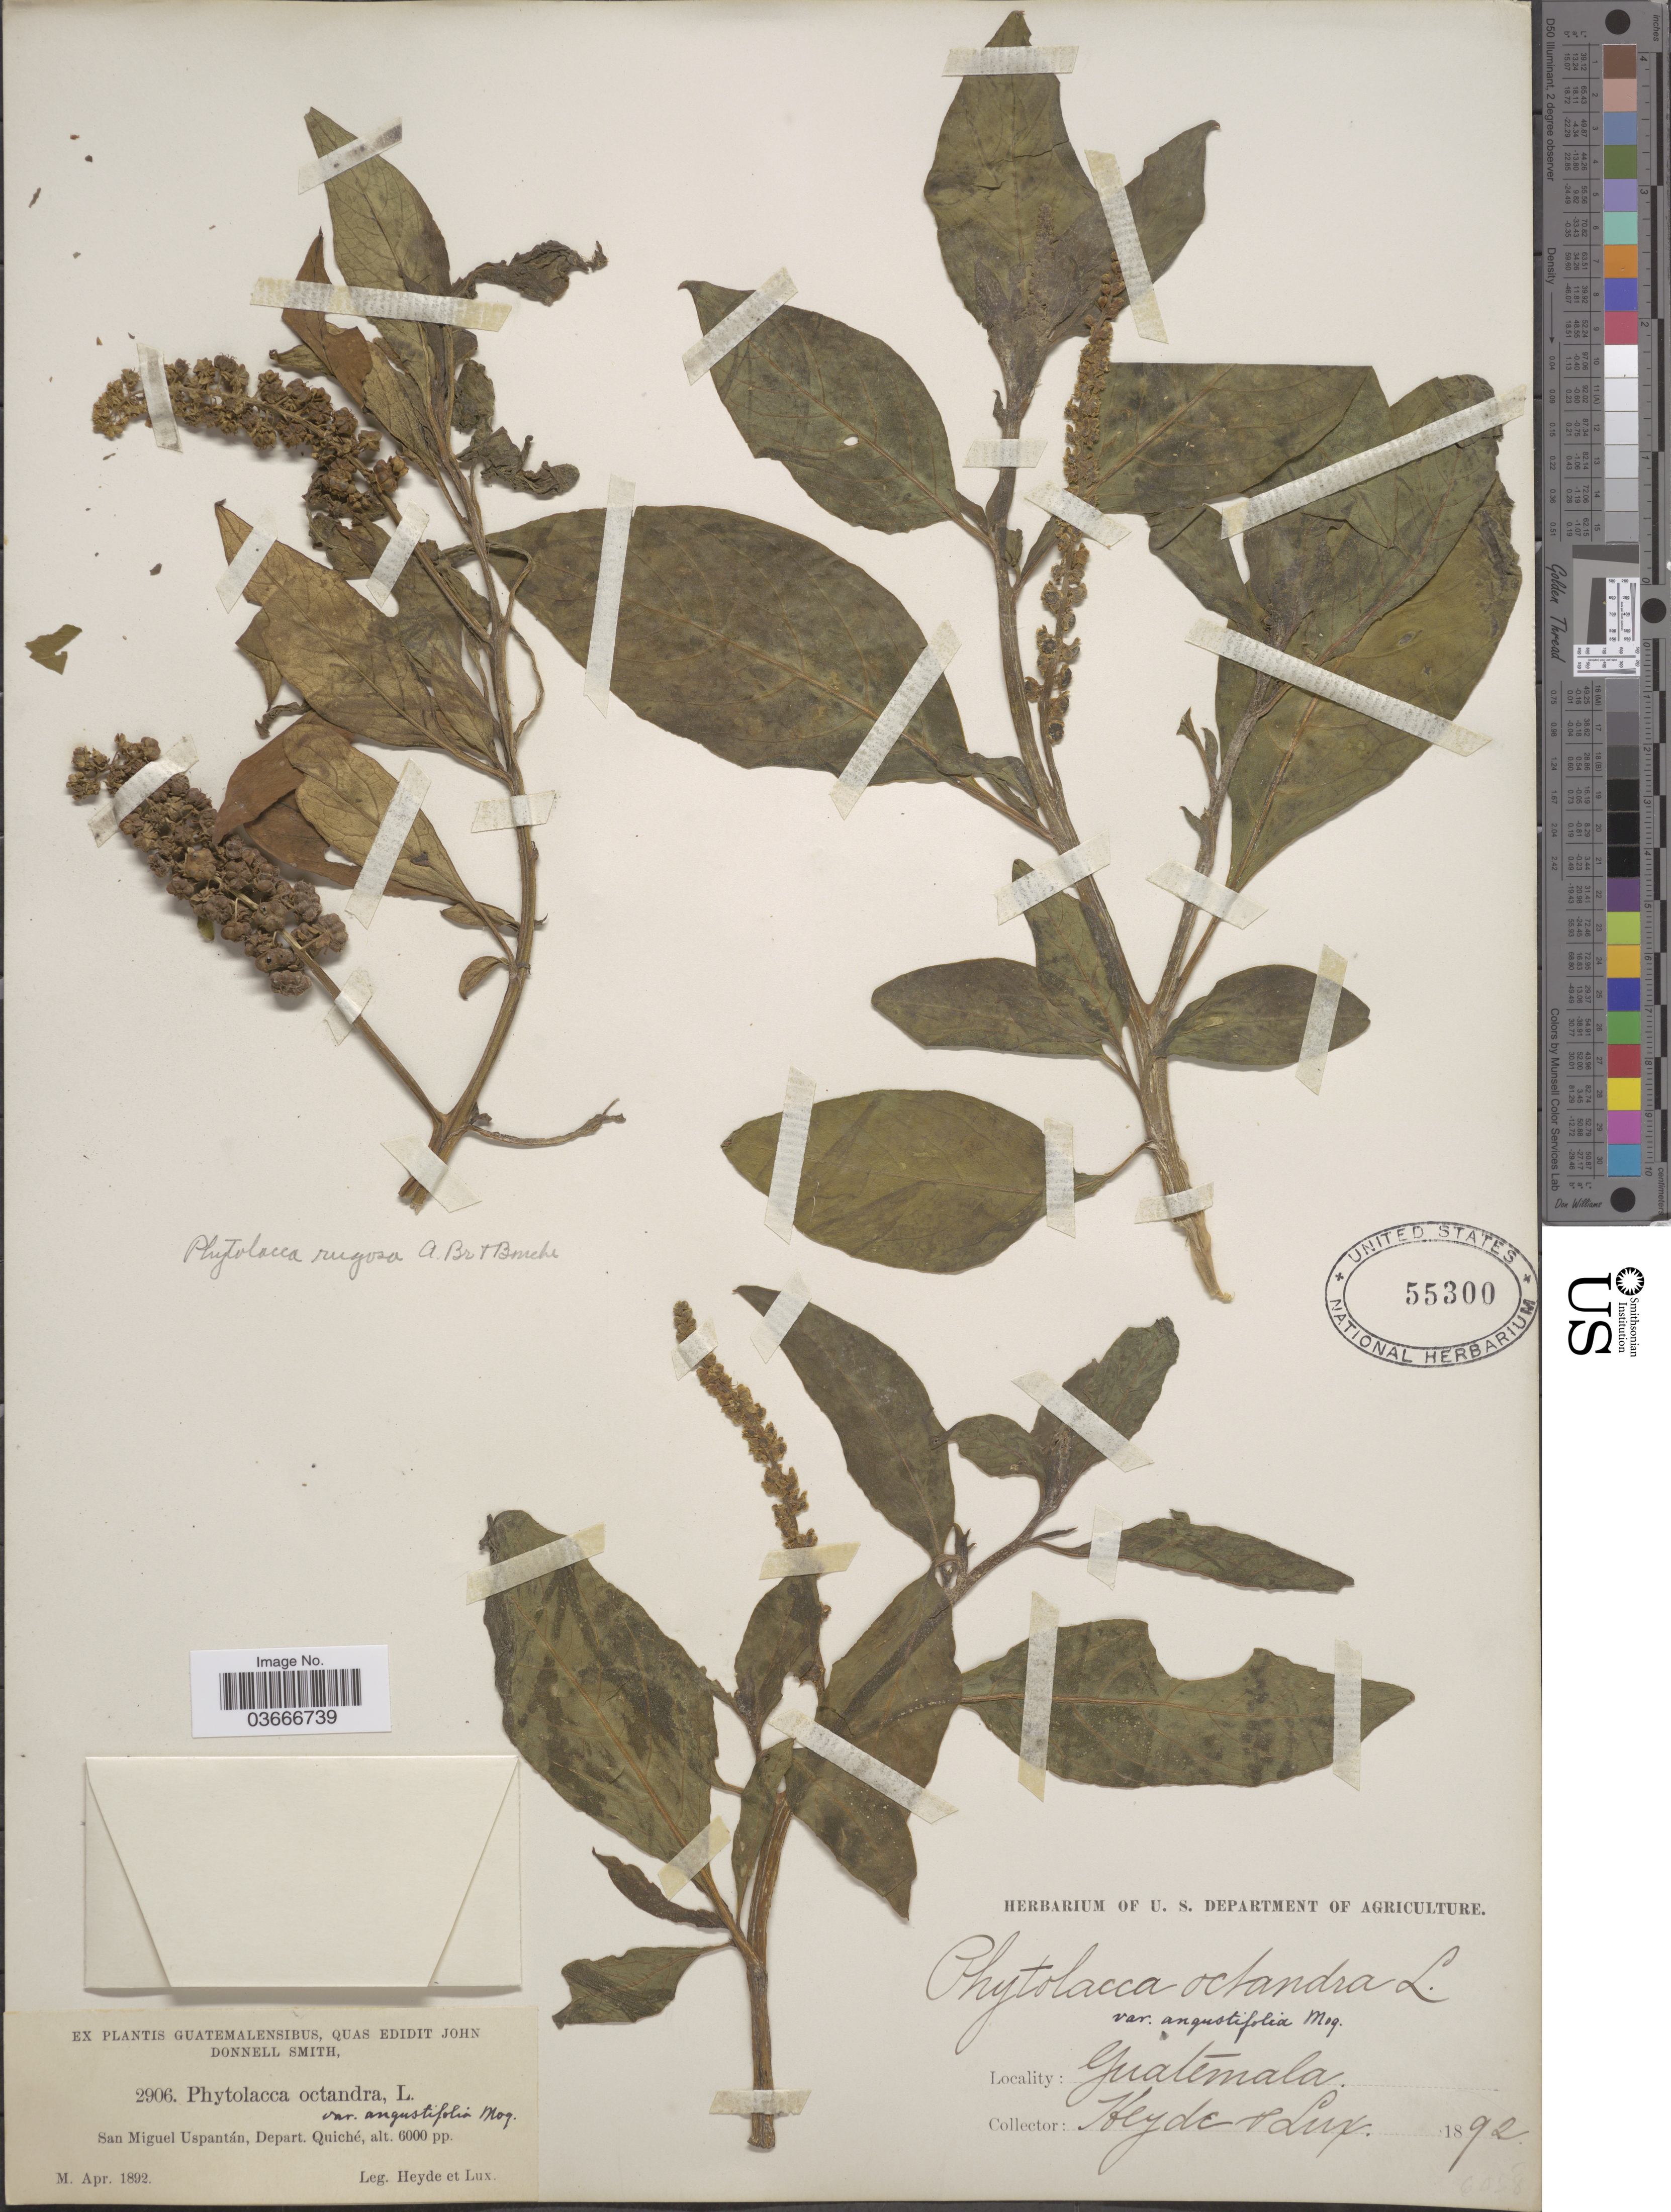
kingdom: Plantae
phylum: Tracheophyta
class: Magnoliopsida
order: Caryophyllales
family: Phytolaccaceae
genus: Phytolacca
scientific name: Phytolacca rugosa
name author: A. Braun & C.D. Bouché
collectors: Heyde & Lux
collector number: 2906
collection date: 1892-04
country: Guatemala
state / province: El Quiché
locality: San Miguel Uspantán, Depart. Quiché.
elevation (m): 1829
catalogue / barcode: US 55300